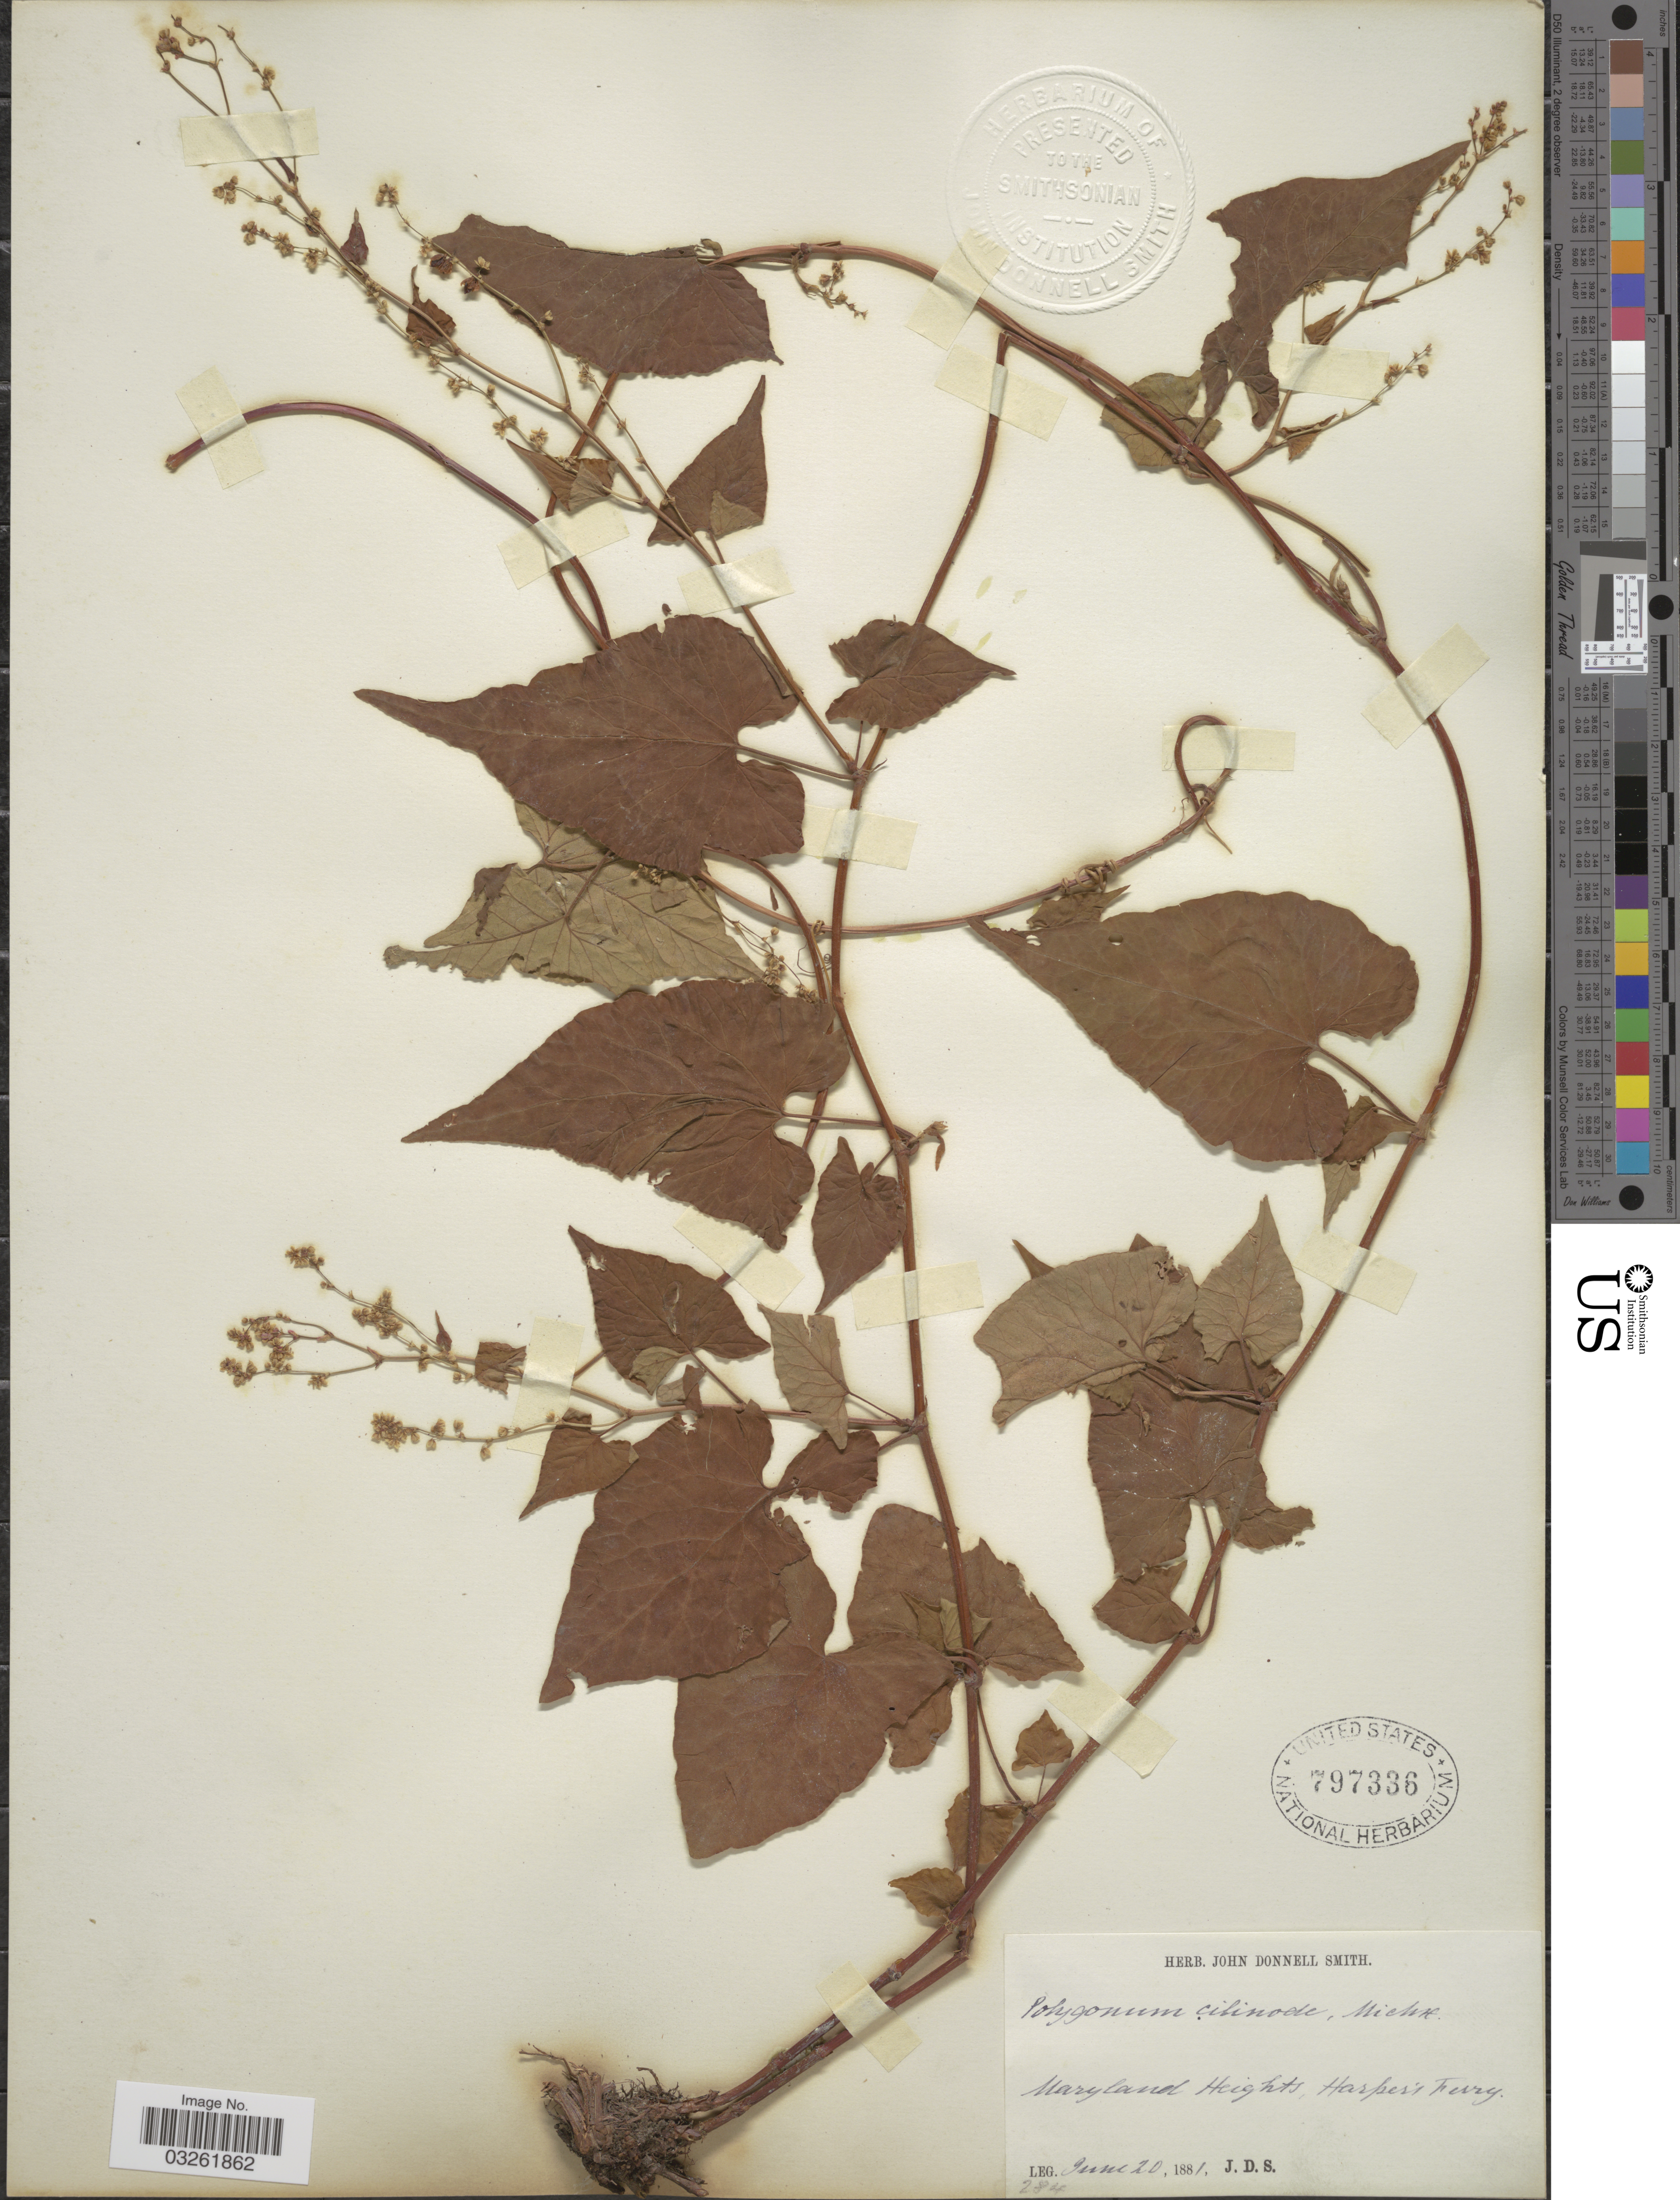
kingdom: Plantae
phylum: Tracheophyta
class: Magnoliopsida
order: Caryophyllales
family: Polygonaceae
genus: Fallopia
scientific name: Fallopia cilinodis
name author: (Michx.) Holub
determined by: Strong, M. T., (US), Smithsonian Institution - National Museum of Natural History (UNITED STATES)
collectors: J. Donnell Smith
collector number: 284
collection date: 1881-06-20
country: United States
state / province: Maryland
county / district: Washngton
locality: Maryland Heights, Harper's Ferry.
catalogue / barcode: US 797336